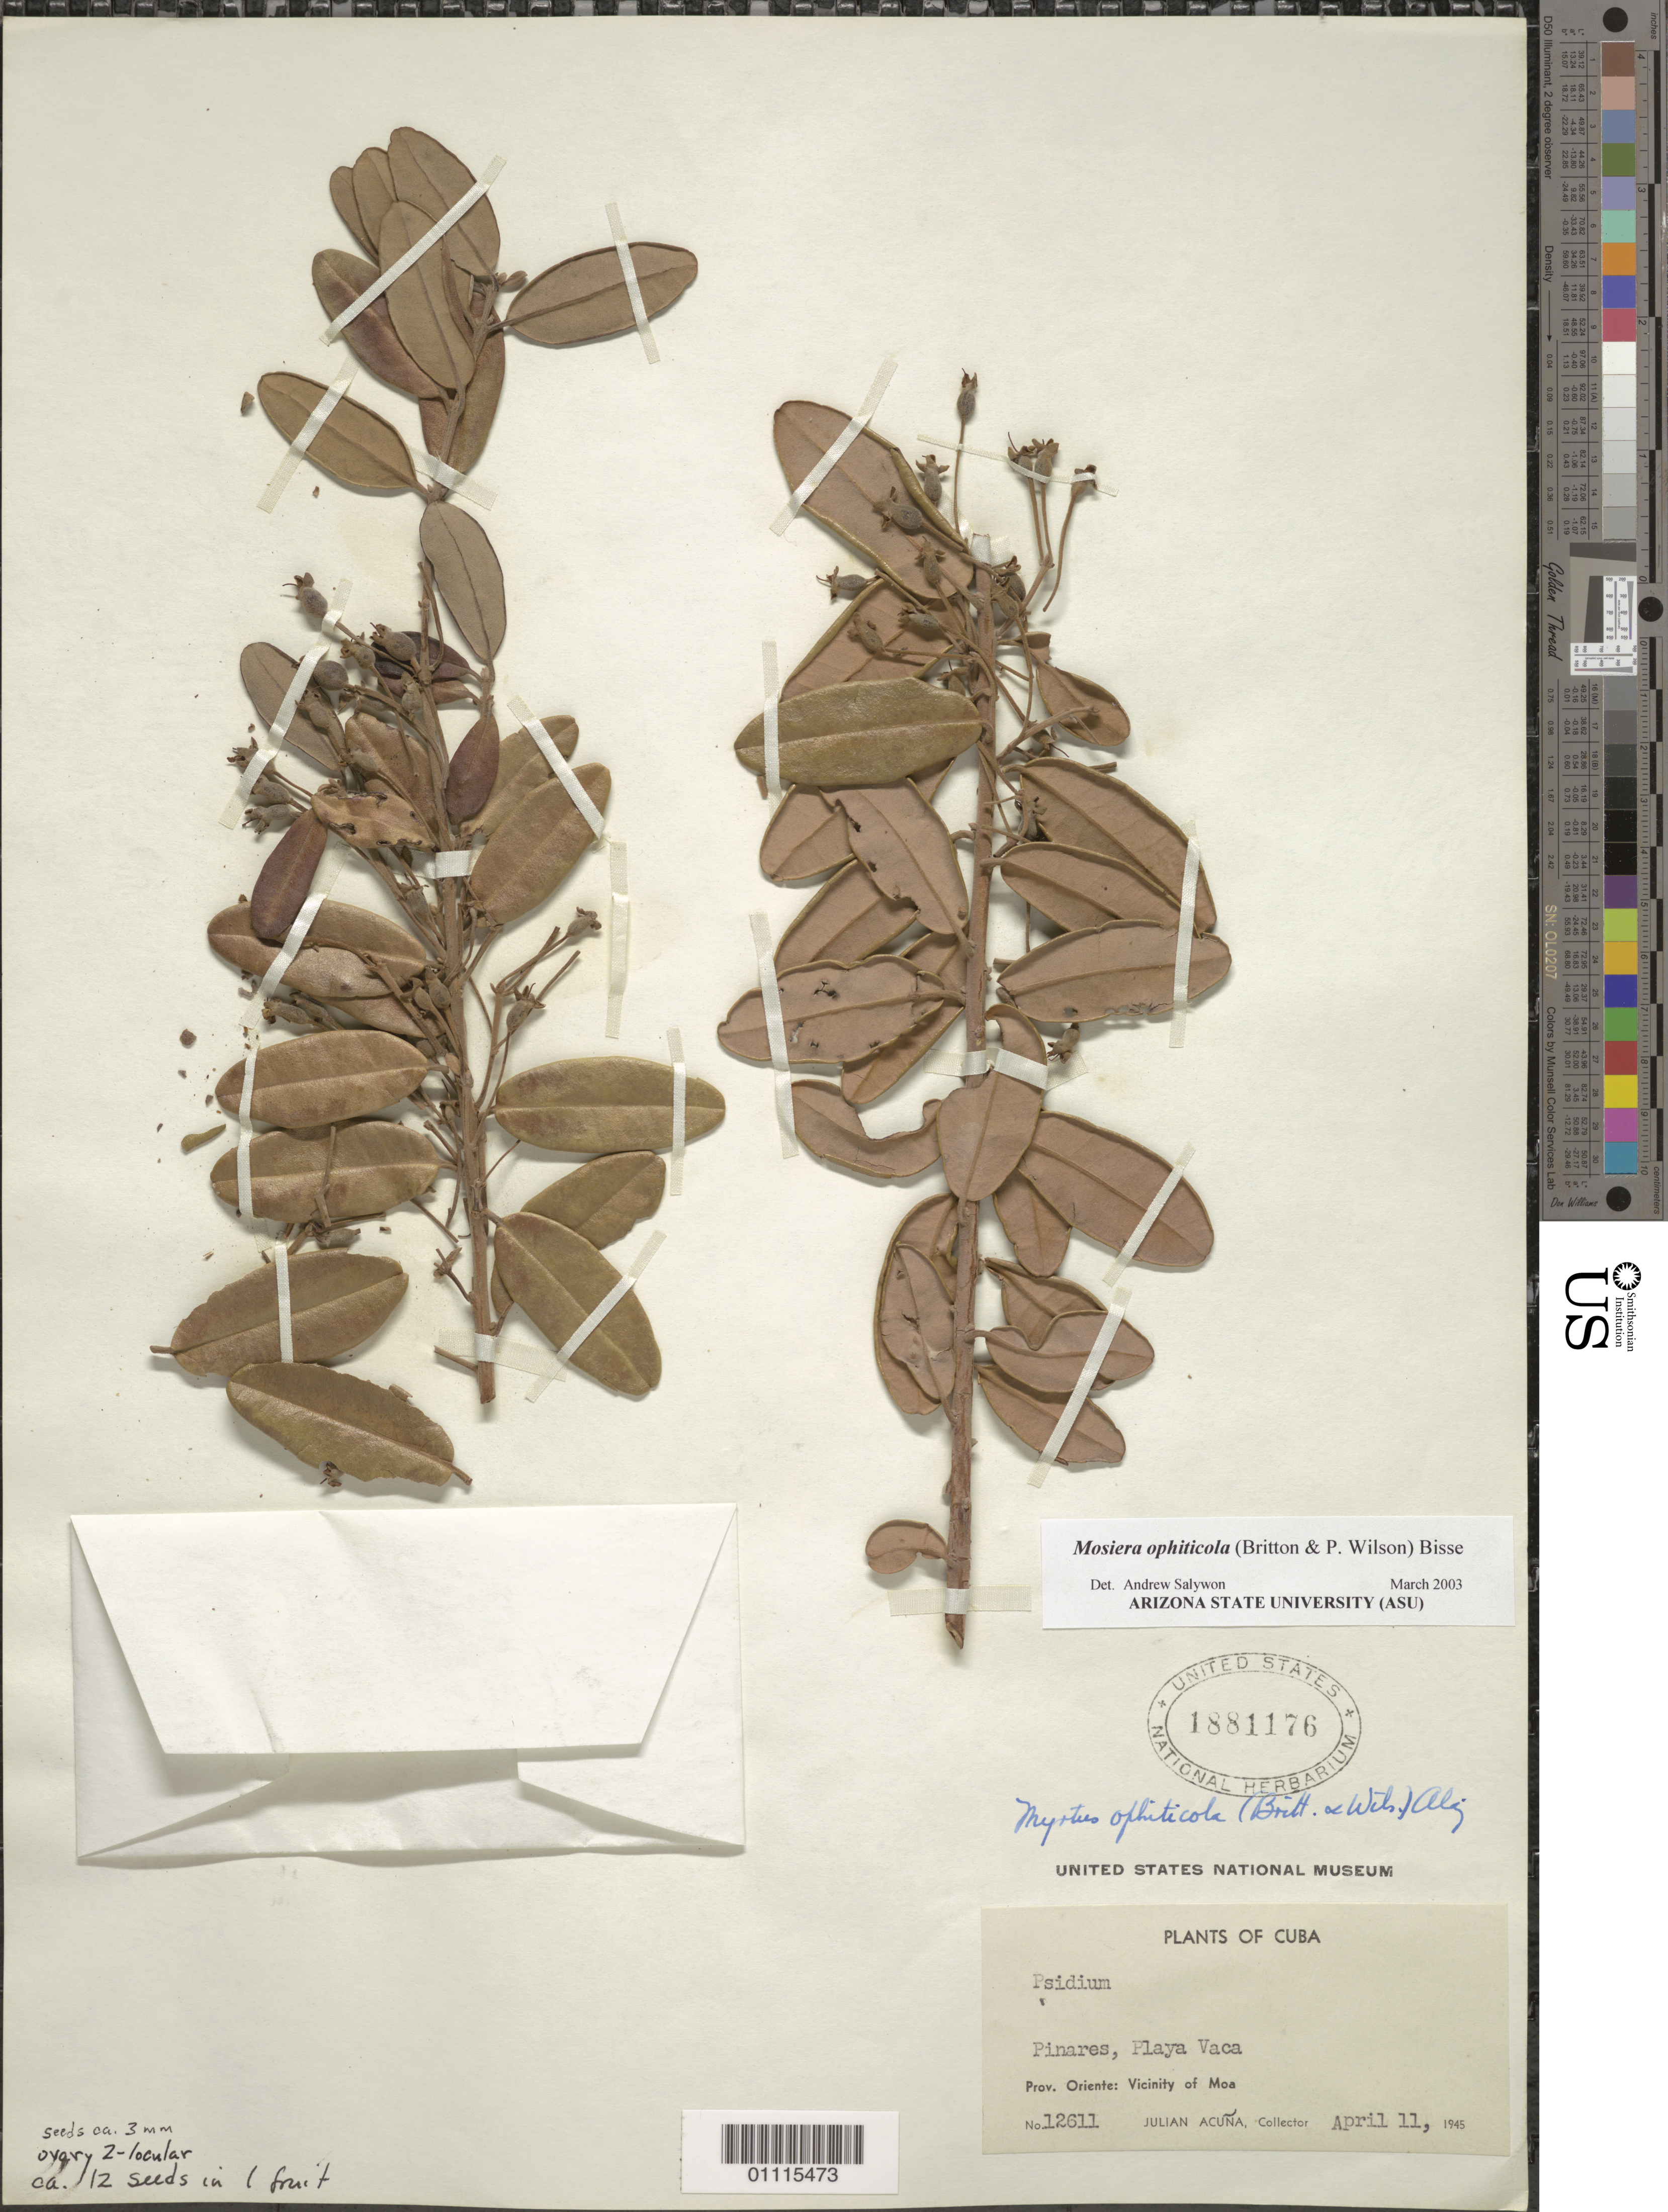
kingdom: Plantae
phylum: Tracheophyta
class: Magnoliopsida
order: Myrtales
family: Myrtaceae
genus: Mosiera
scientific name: Mosiera ophiticola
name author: (Britton & P. Wilson) Bisse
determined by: Salywon, A. M., (ASU)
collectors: J. Acuña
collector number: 12611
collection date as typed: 11 Apr 1945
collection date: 1945-04-11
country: Cuba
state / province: Holguín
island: Cuba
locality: Moa vicinity, Pinares, Playa Vaca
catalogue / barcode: US 1881176